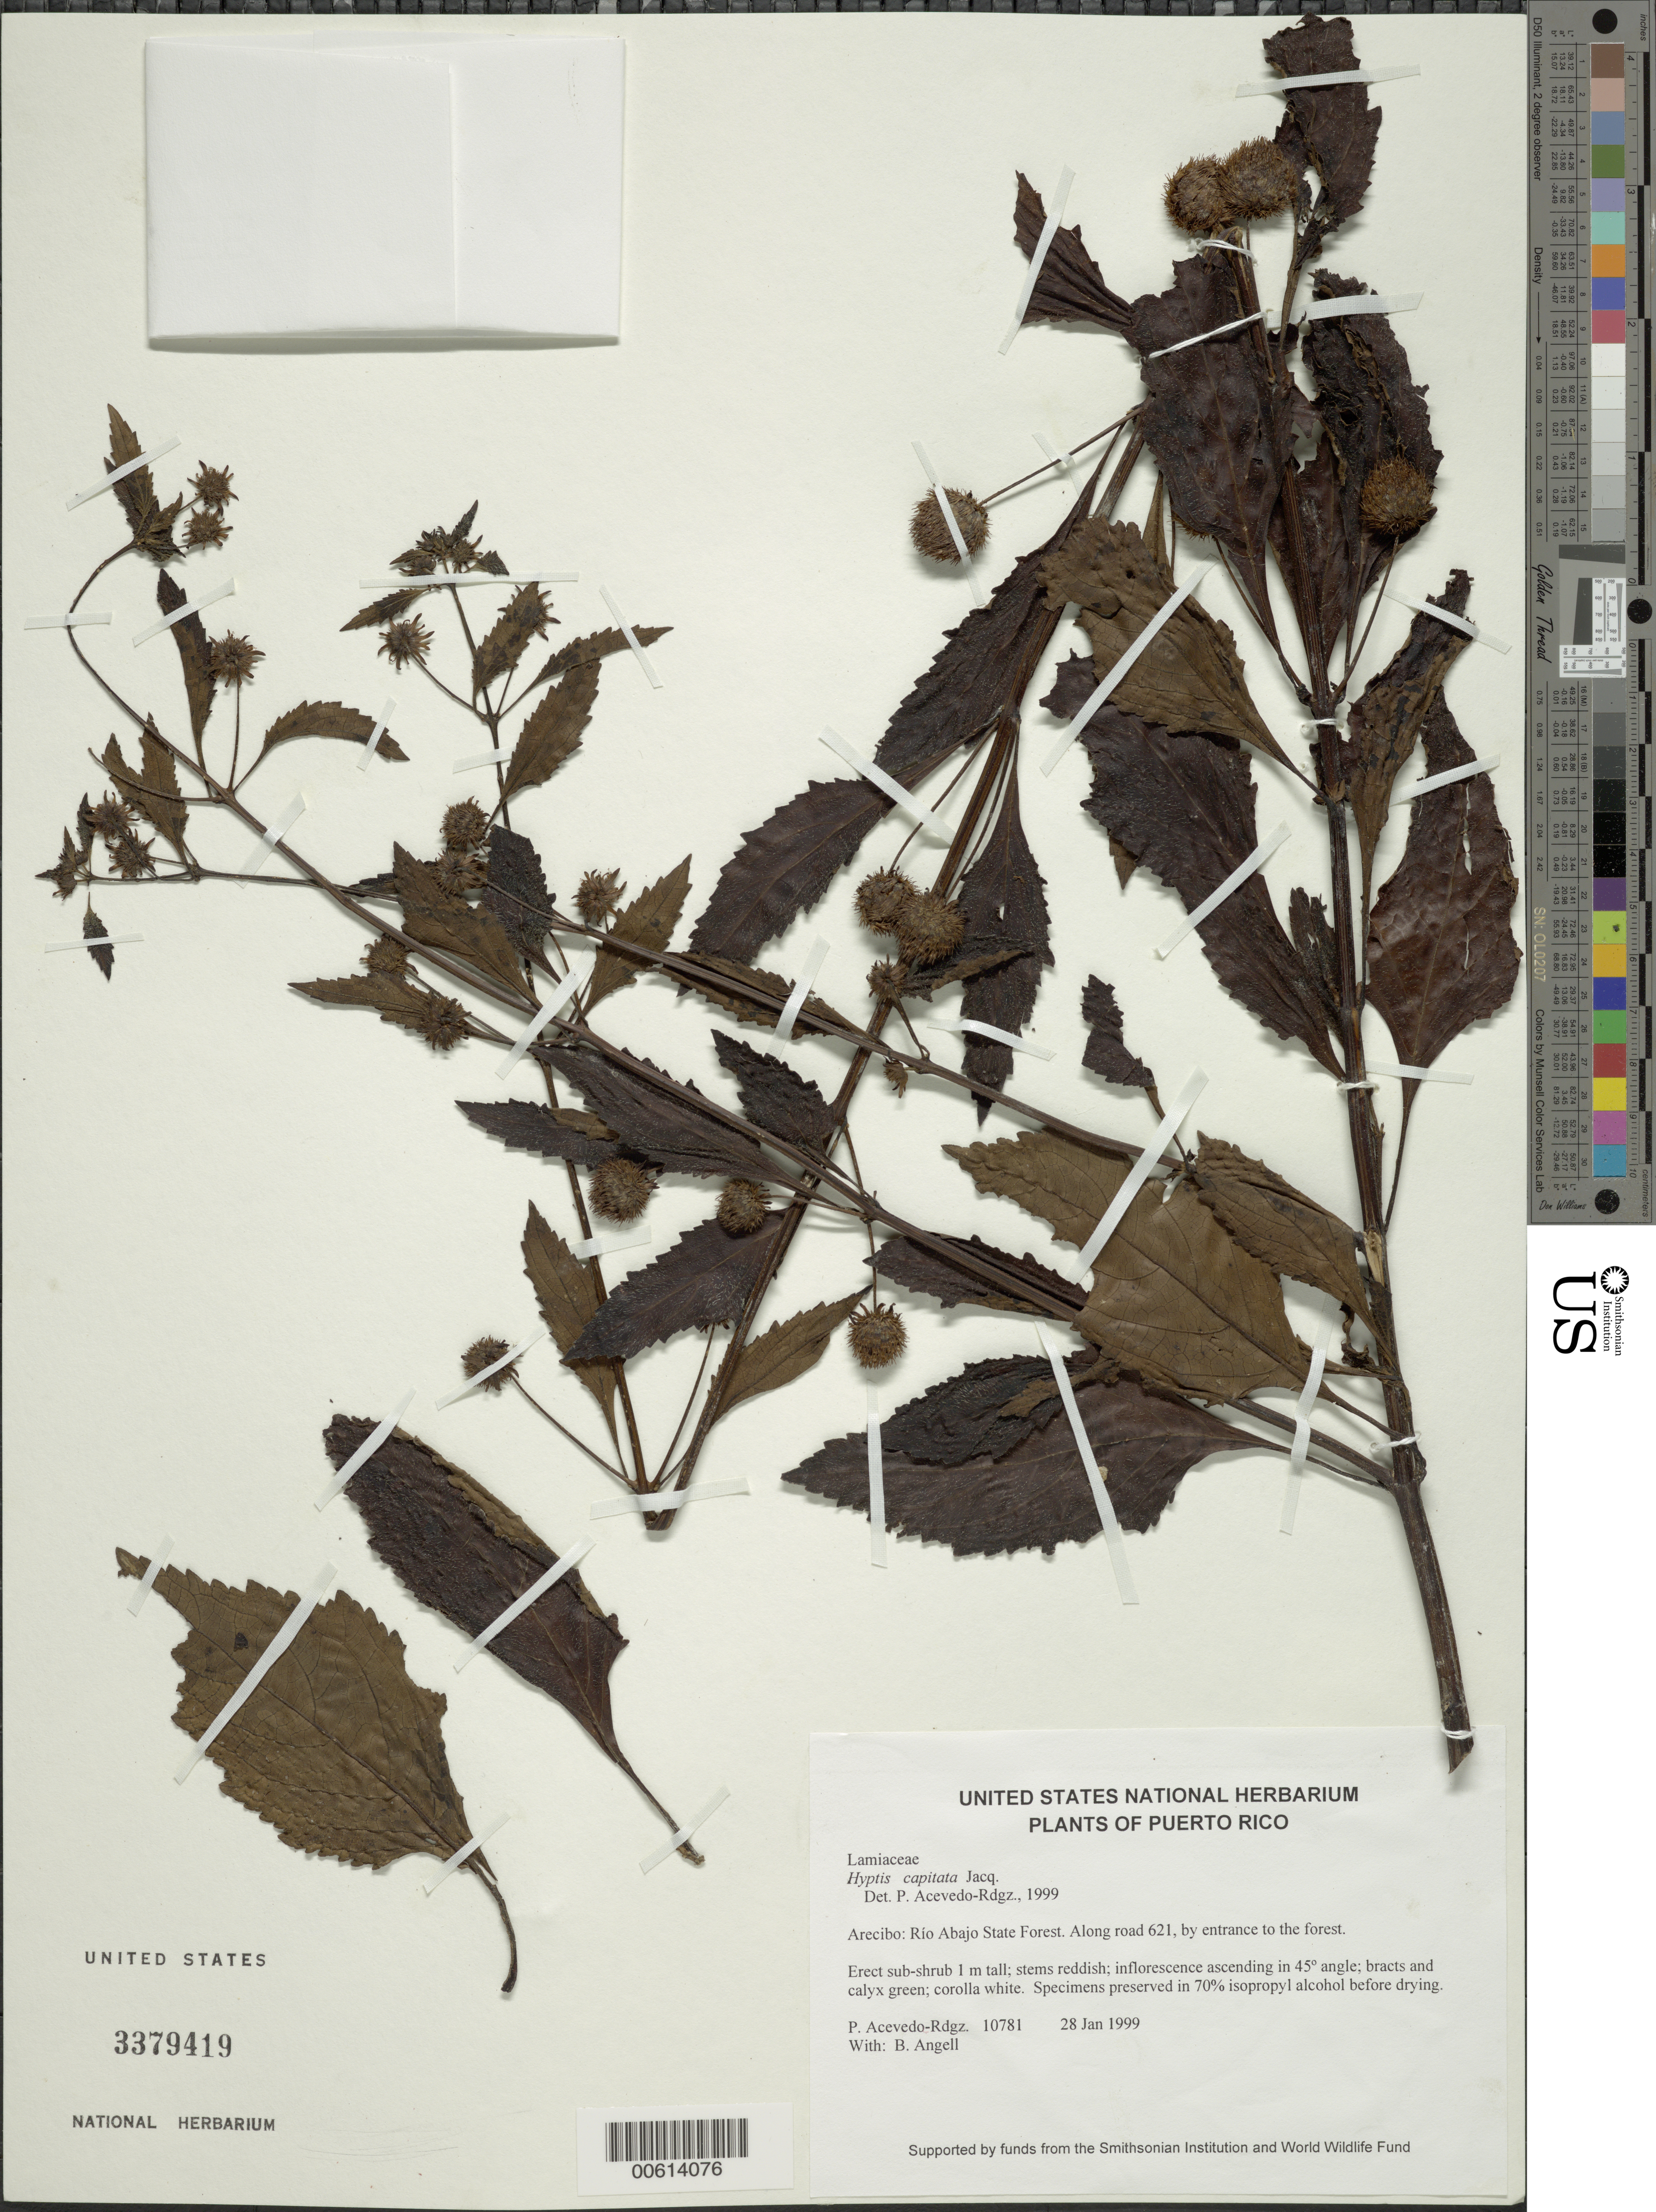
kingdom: Plantae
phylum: Tracheophyta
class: Magnoliopsida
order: Lamiales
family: Lamiaceae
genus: Hyptis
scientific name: Hyptis capitata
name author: Jacq.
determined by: Acevedo-Rodríguez, P., (BOT), Smithsonian Institution - National Museum of Natural History (UNITED STATES)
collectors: P. Acevedo-Rodr. & Bobbi Angell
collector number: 10781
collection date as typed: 28 Jan 1999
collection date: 1999-01-28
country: Puerto Rico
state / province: Arecibo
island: Puerto Rico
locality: Arecibo; Río Abajo State Forest. Along road 621, by entrance to the forest.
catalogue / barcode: US 3379419